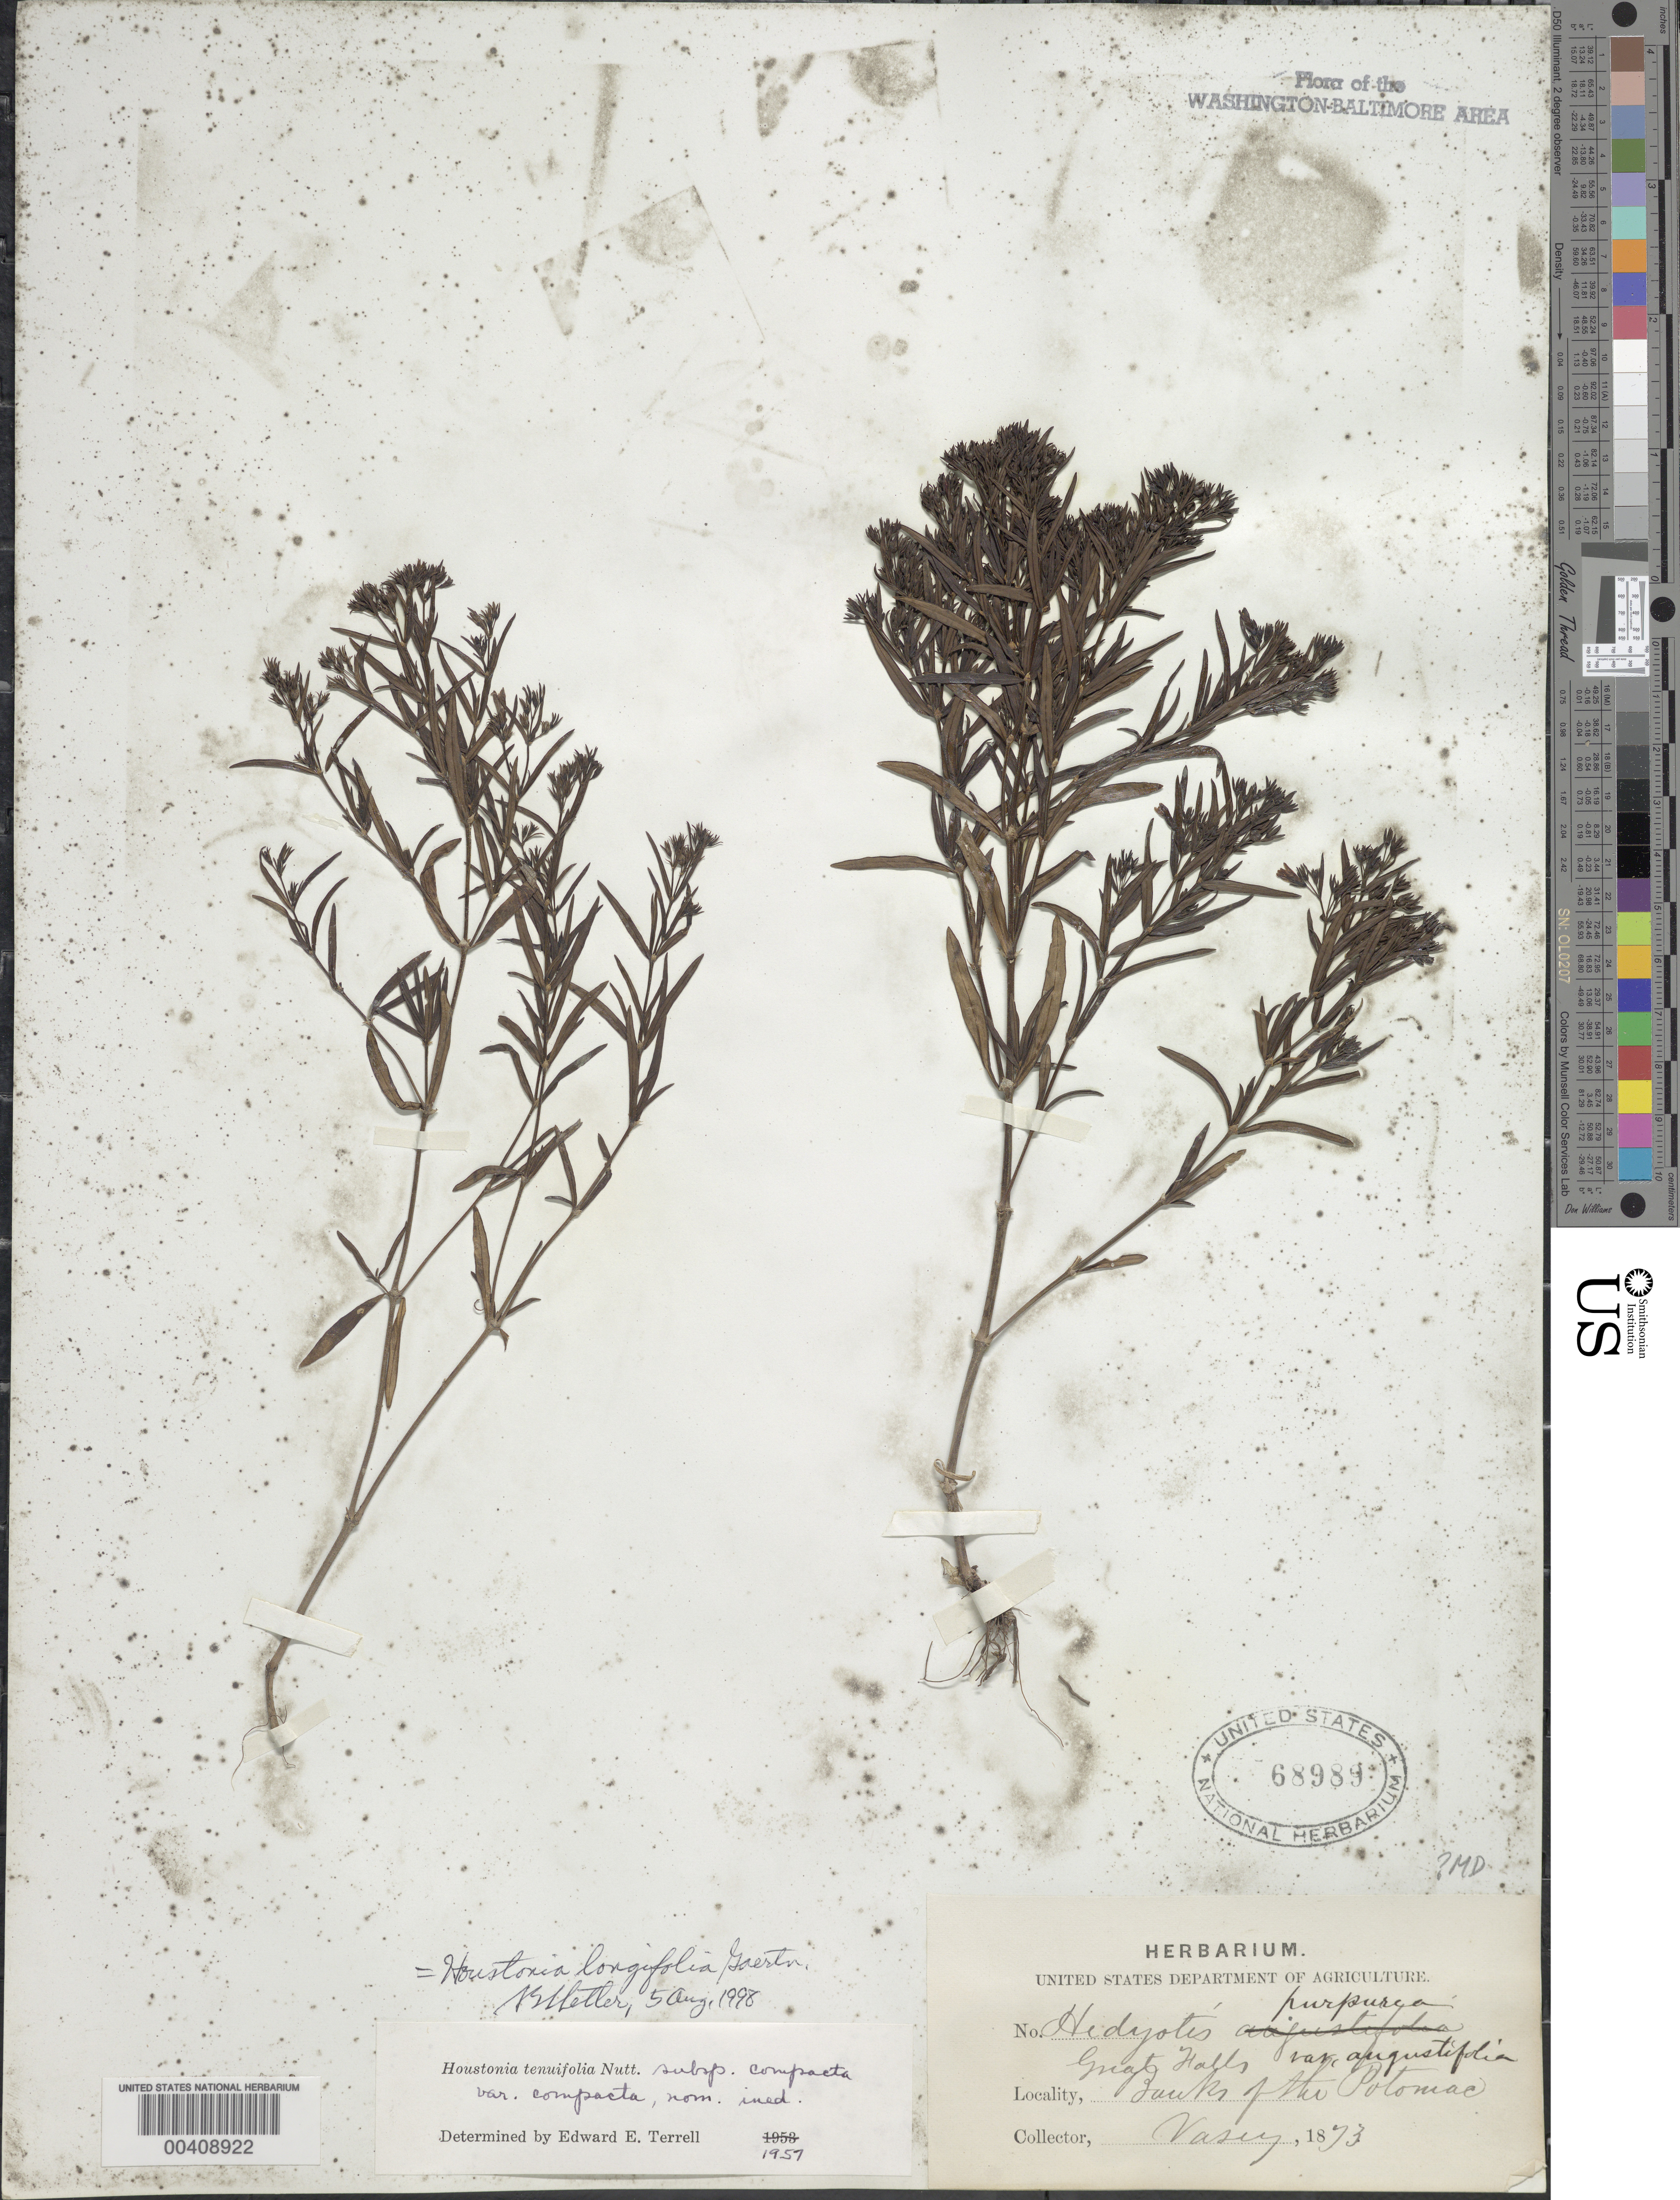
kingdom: Plantae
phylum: Tracheophyta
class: Magnoliopsida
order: Gentianales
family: Rubiaceae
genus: Houstonia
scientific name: Houstonia longifolia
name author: Gaertn.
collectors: G. Vasey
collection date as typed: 1873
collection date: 1873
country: United States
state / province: Maryland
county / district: Montgomery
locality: Great Falls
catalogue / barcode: US 68989